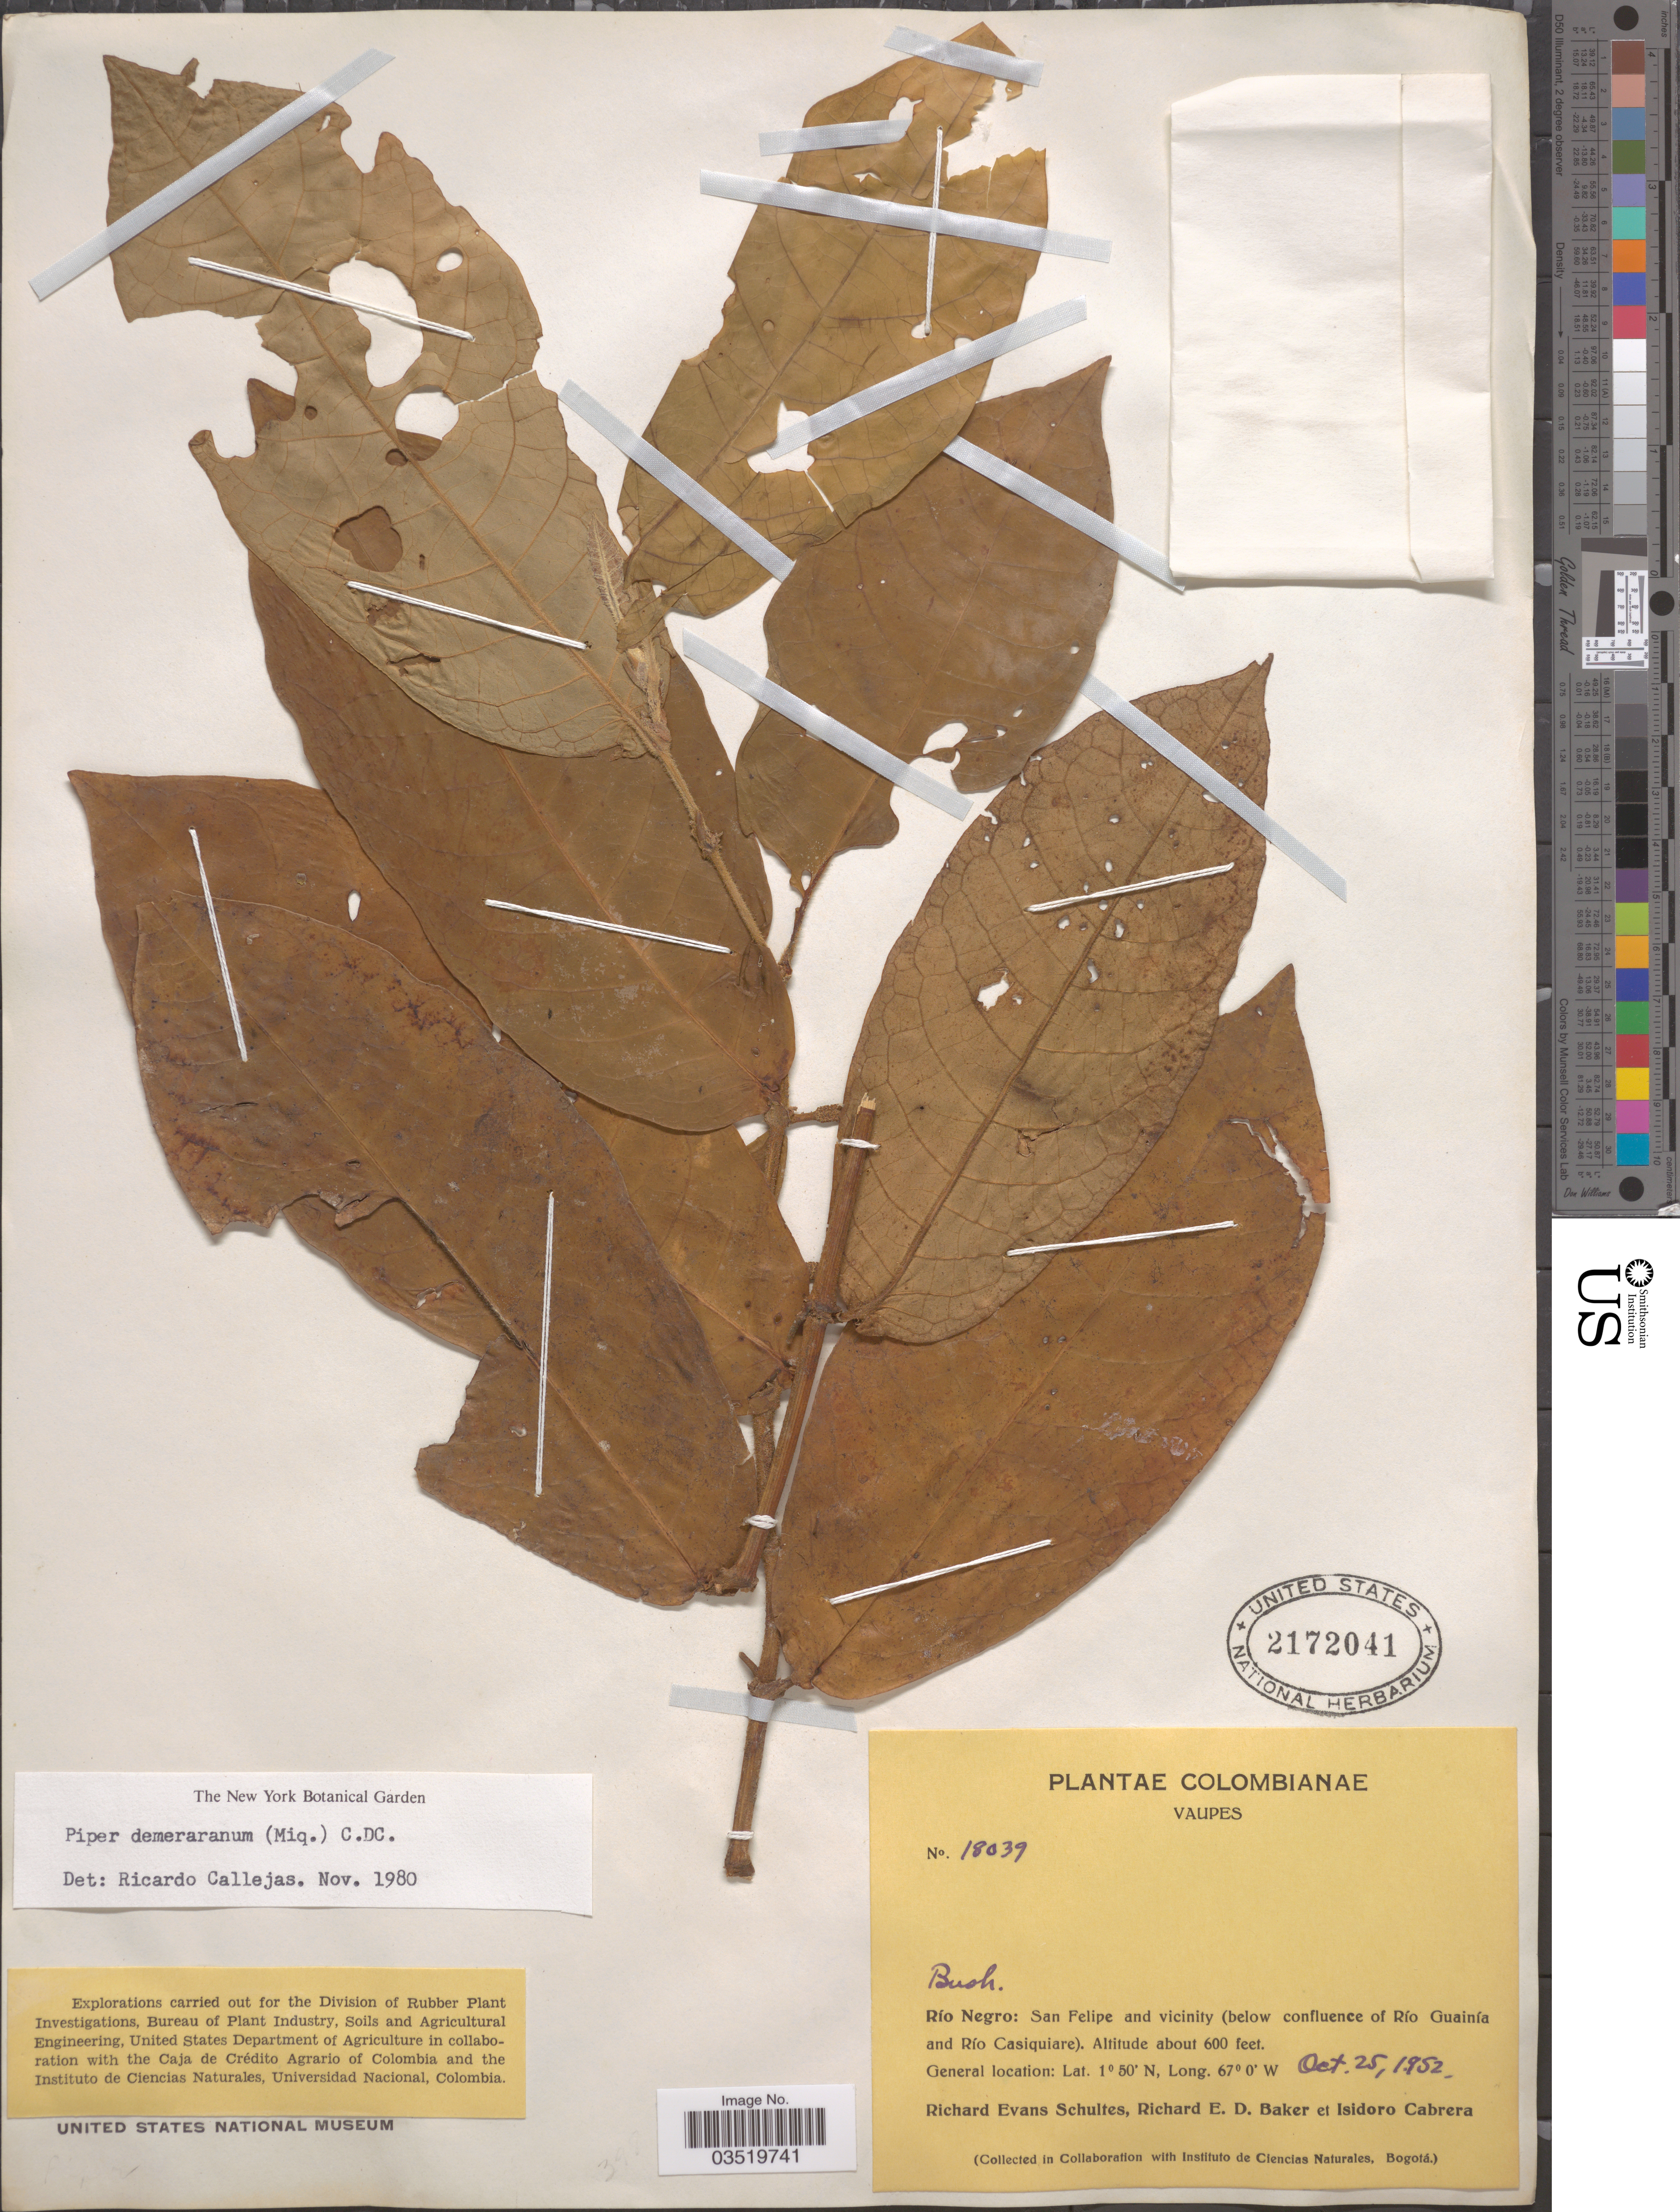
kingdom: Plantae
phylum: Tracheophyta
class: Magnoliopsida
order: Piperales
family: Piperaceae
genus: Piper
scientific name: Piper demeraranum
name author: (Miq.) C. DC.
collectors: R. E. Schultes, R. E. D. Baker & I. Cabrera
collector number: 18039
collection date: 1952-10-25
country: Colombia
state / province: Vaupés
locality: Río Negro: San Felipe and vicinity (below confluence of Río Guainía and Río Casiquiare).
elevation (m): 183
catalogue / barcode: US 2172041